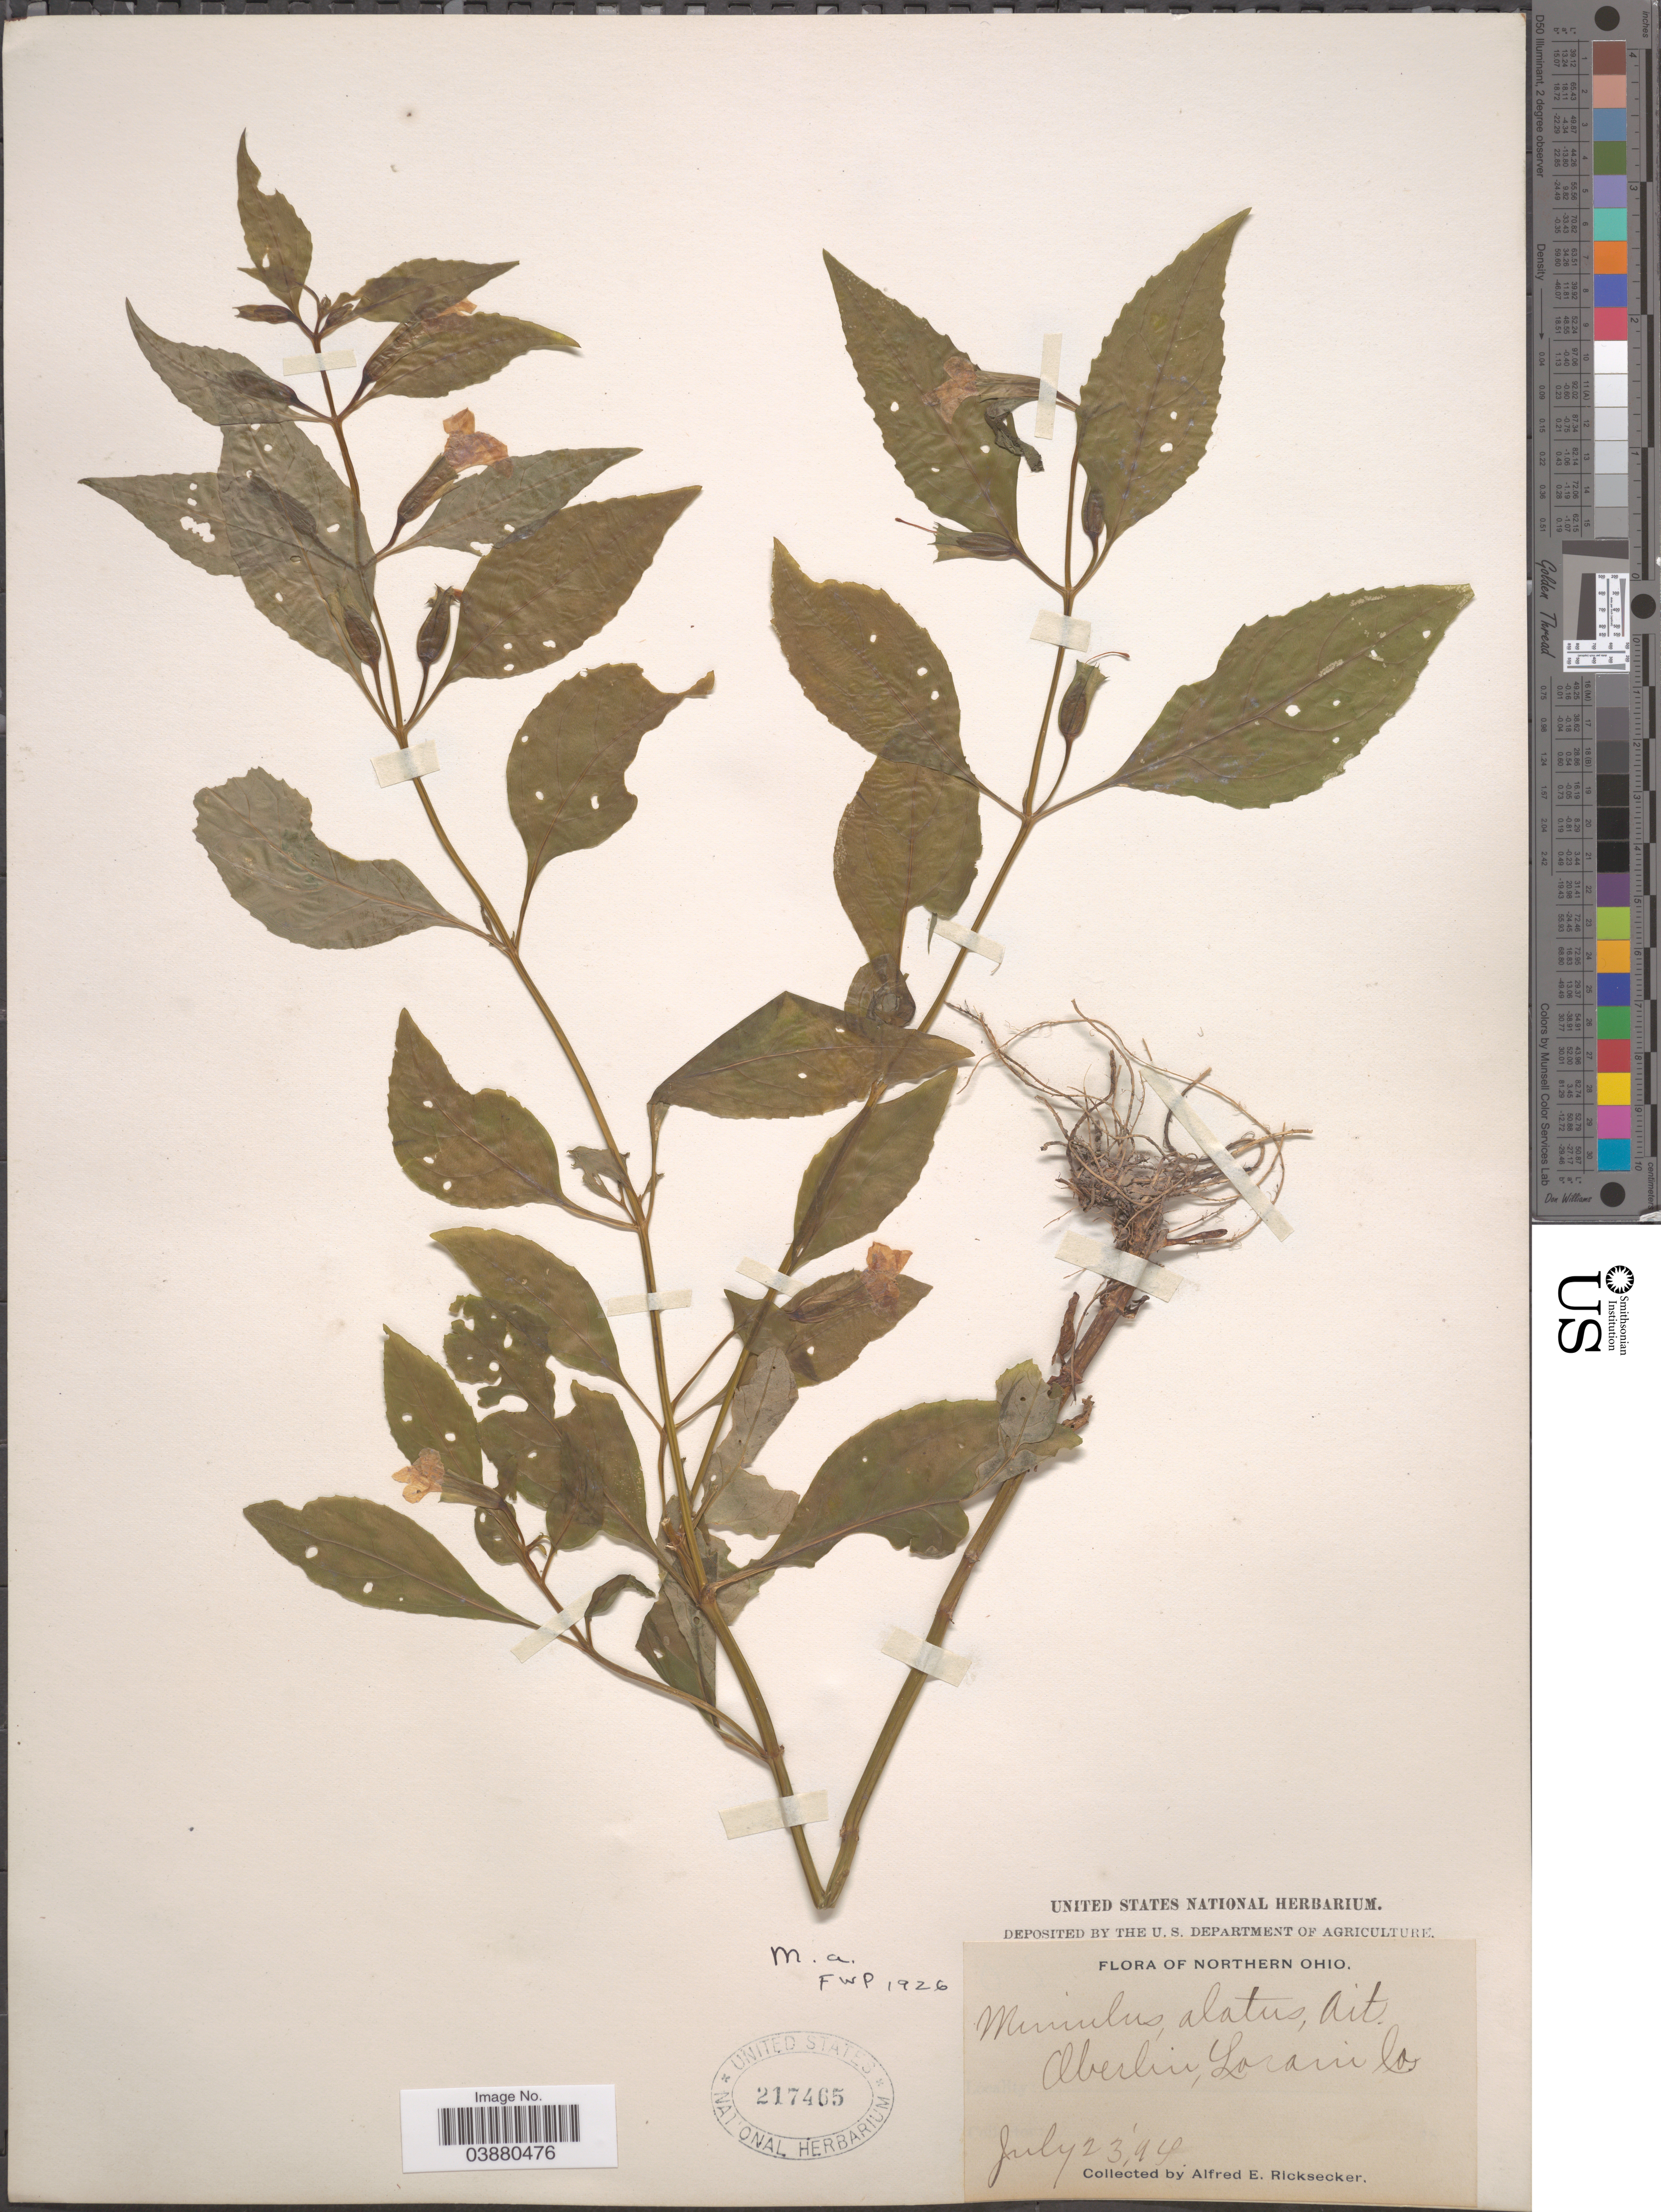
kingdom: Plantae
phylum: Tracheophyta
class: Magnoliopsida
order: Lamiales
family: Phrymaceae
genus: Mimulus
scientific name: Mimulus alatus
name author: Aiton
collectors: A. E. Ricksecker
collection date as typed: Transcribed d/m/y: 23/7/94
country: United States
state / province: Ohio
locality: Northern Ohio. Alberlin, Lorain Co.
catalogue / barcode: US 217465